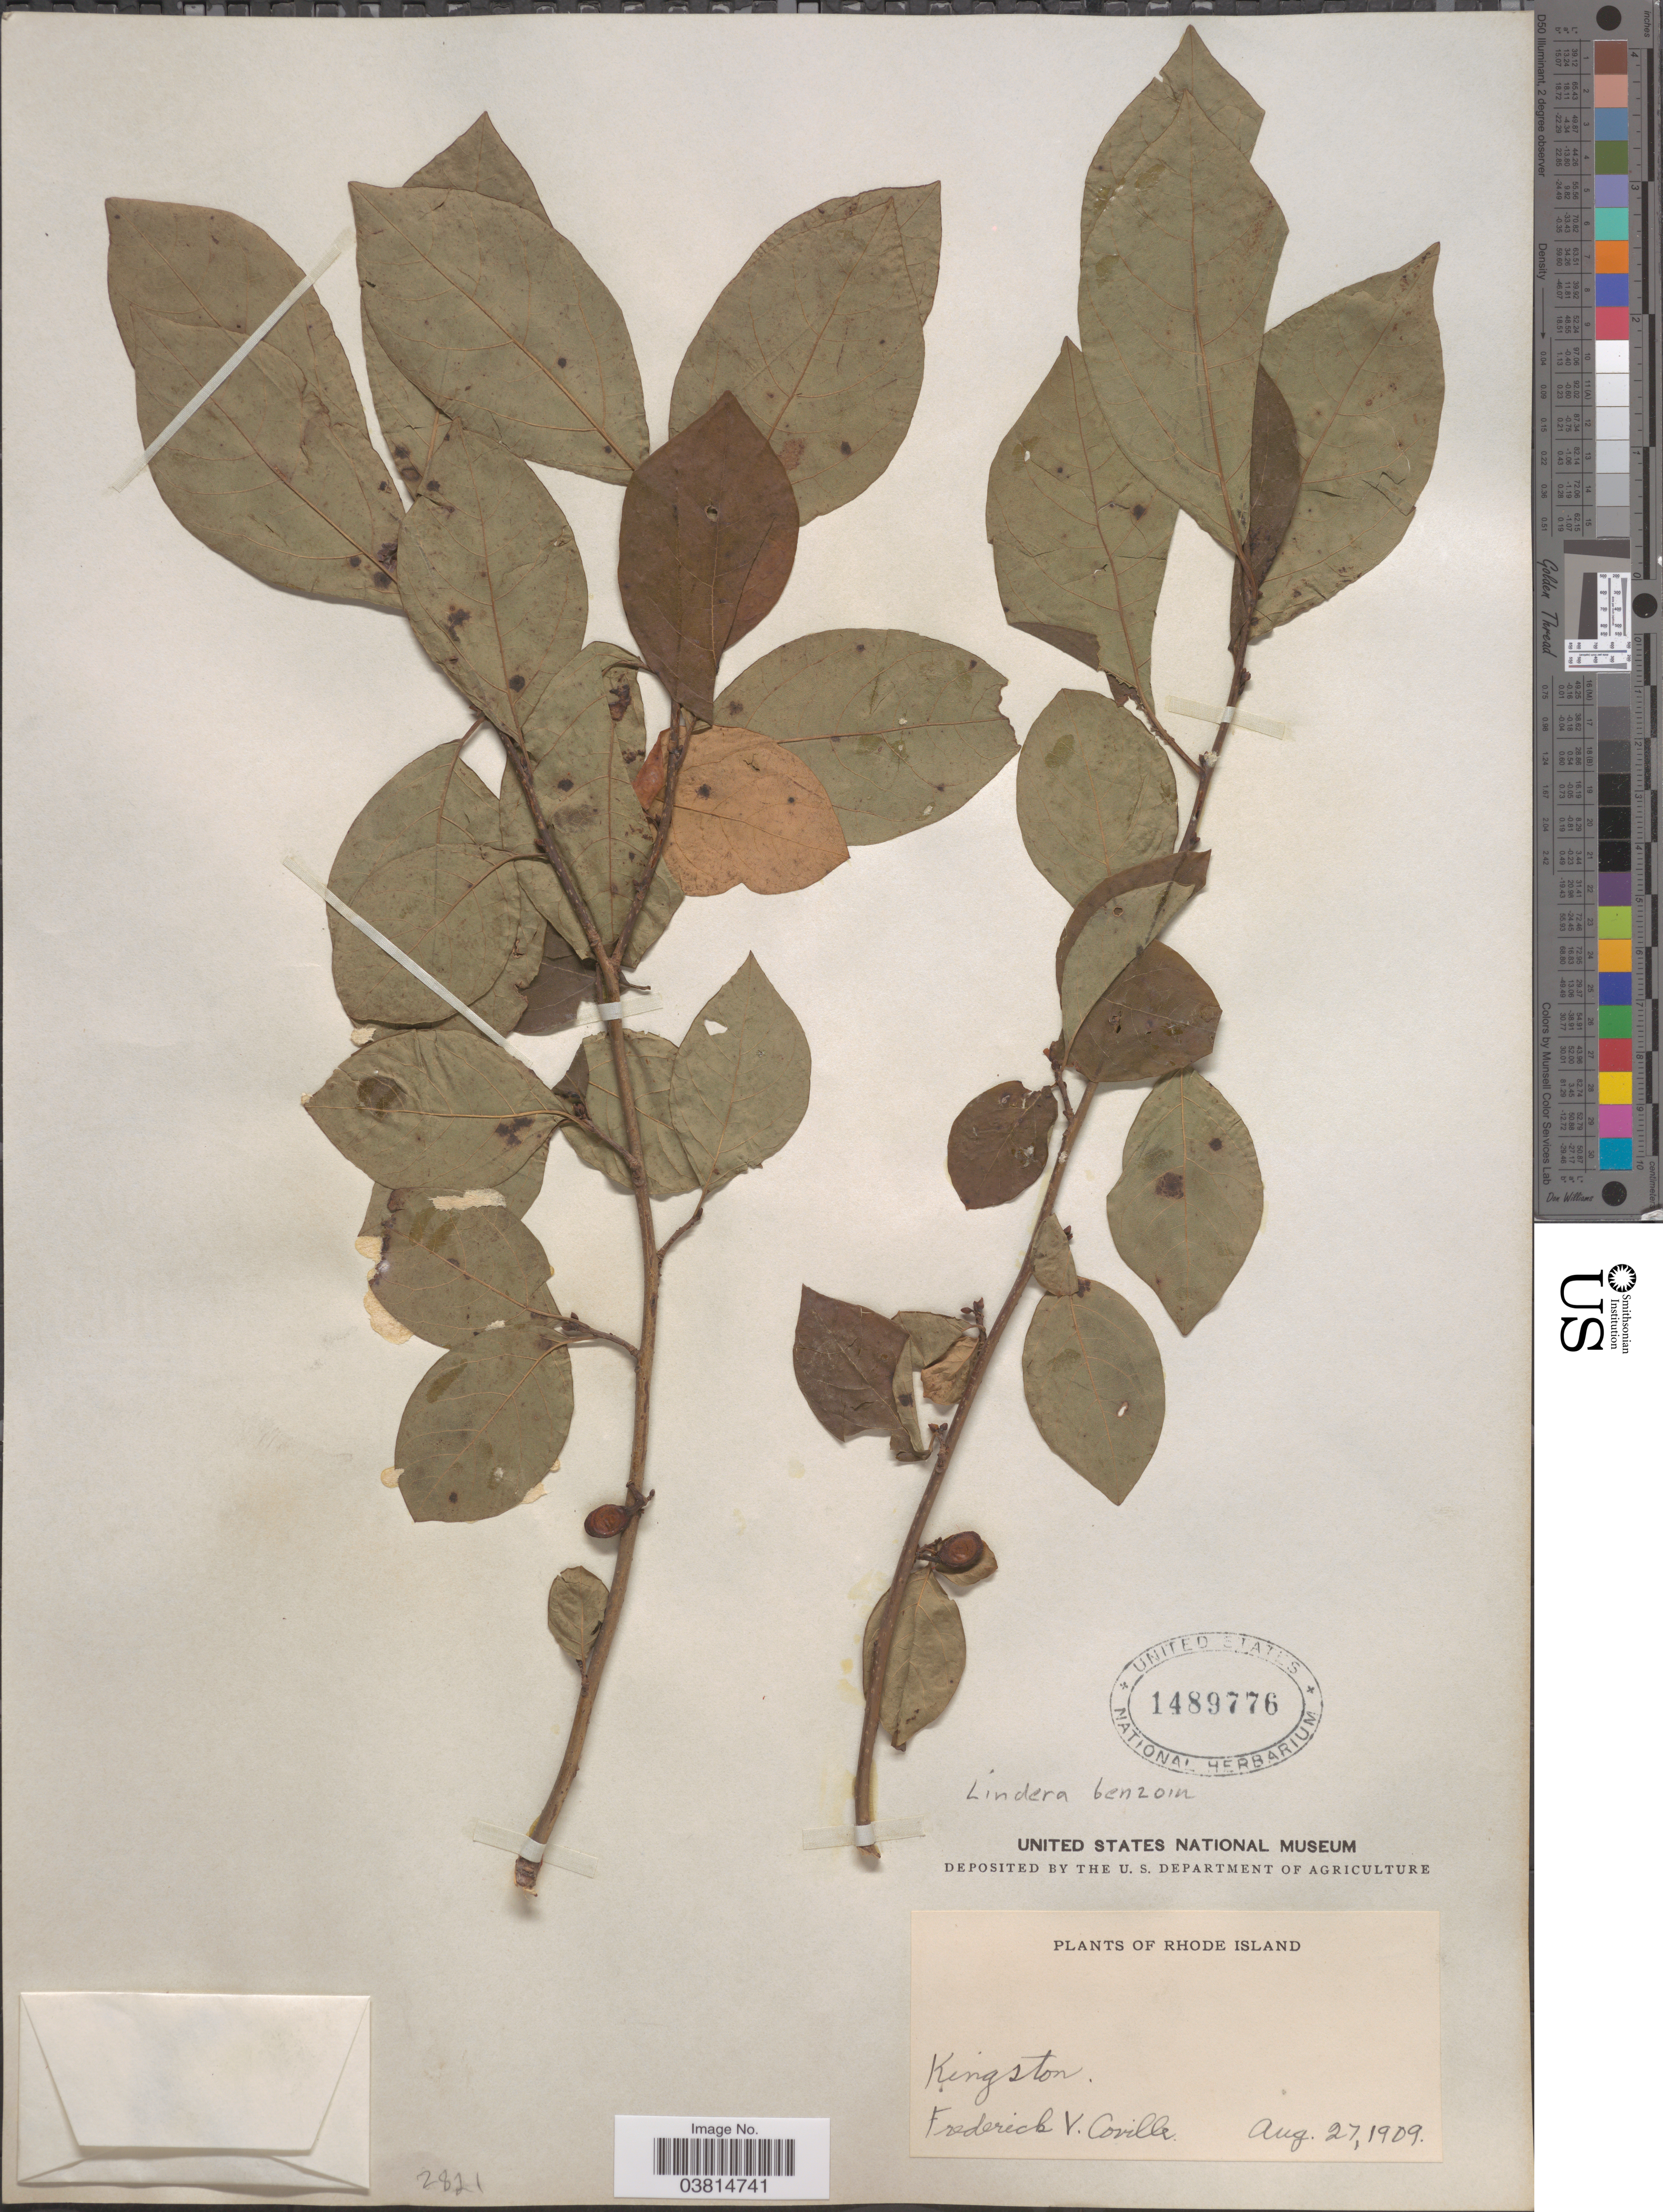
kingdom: Plantae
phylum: Tracheophyta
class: Magnoliopsida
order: Laurales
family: Lauraceae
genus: Lindera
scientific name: Lindera benzoin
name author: (L.) Blume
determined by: Strong, M. T., (US), Smithsonian Institution - National Museum of Natural History (UNITED STATES)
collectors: F. V. Coville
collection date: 1909-08-27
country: United States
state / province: Rhode Island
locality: Kingston.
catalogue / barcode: US 1489776